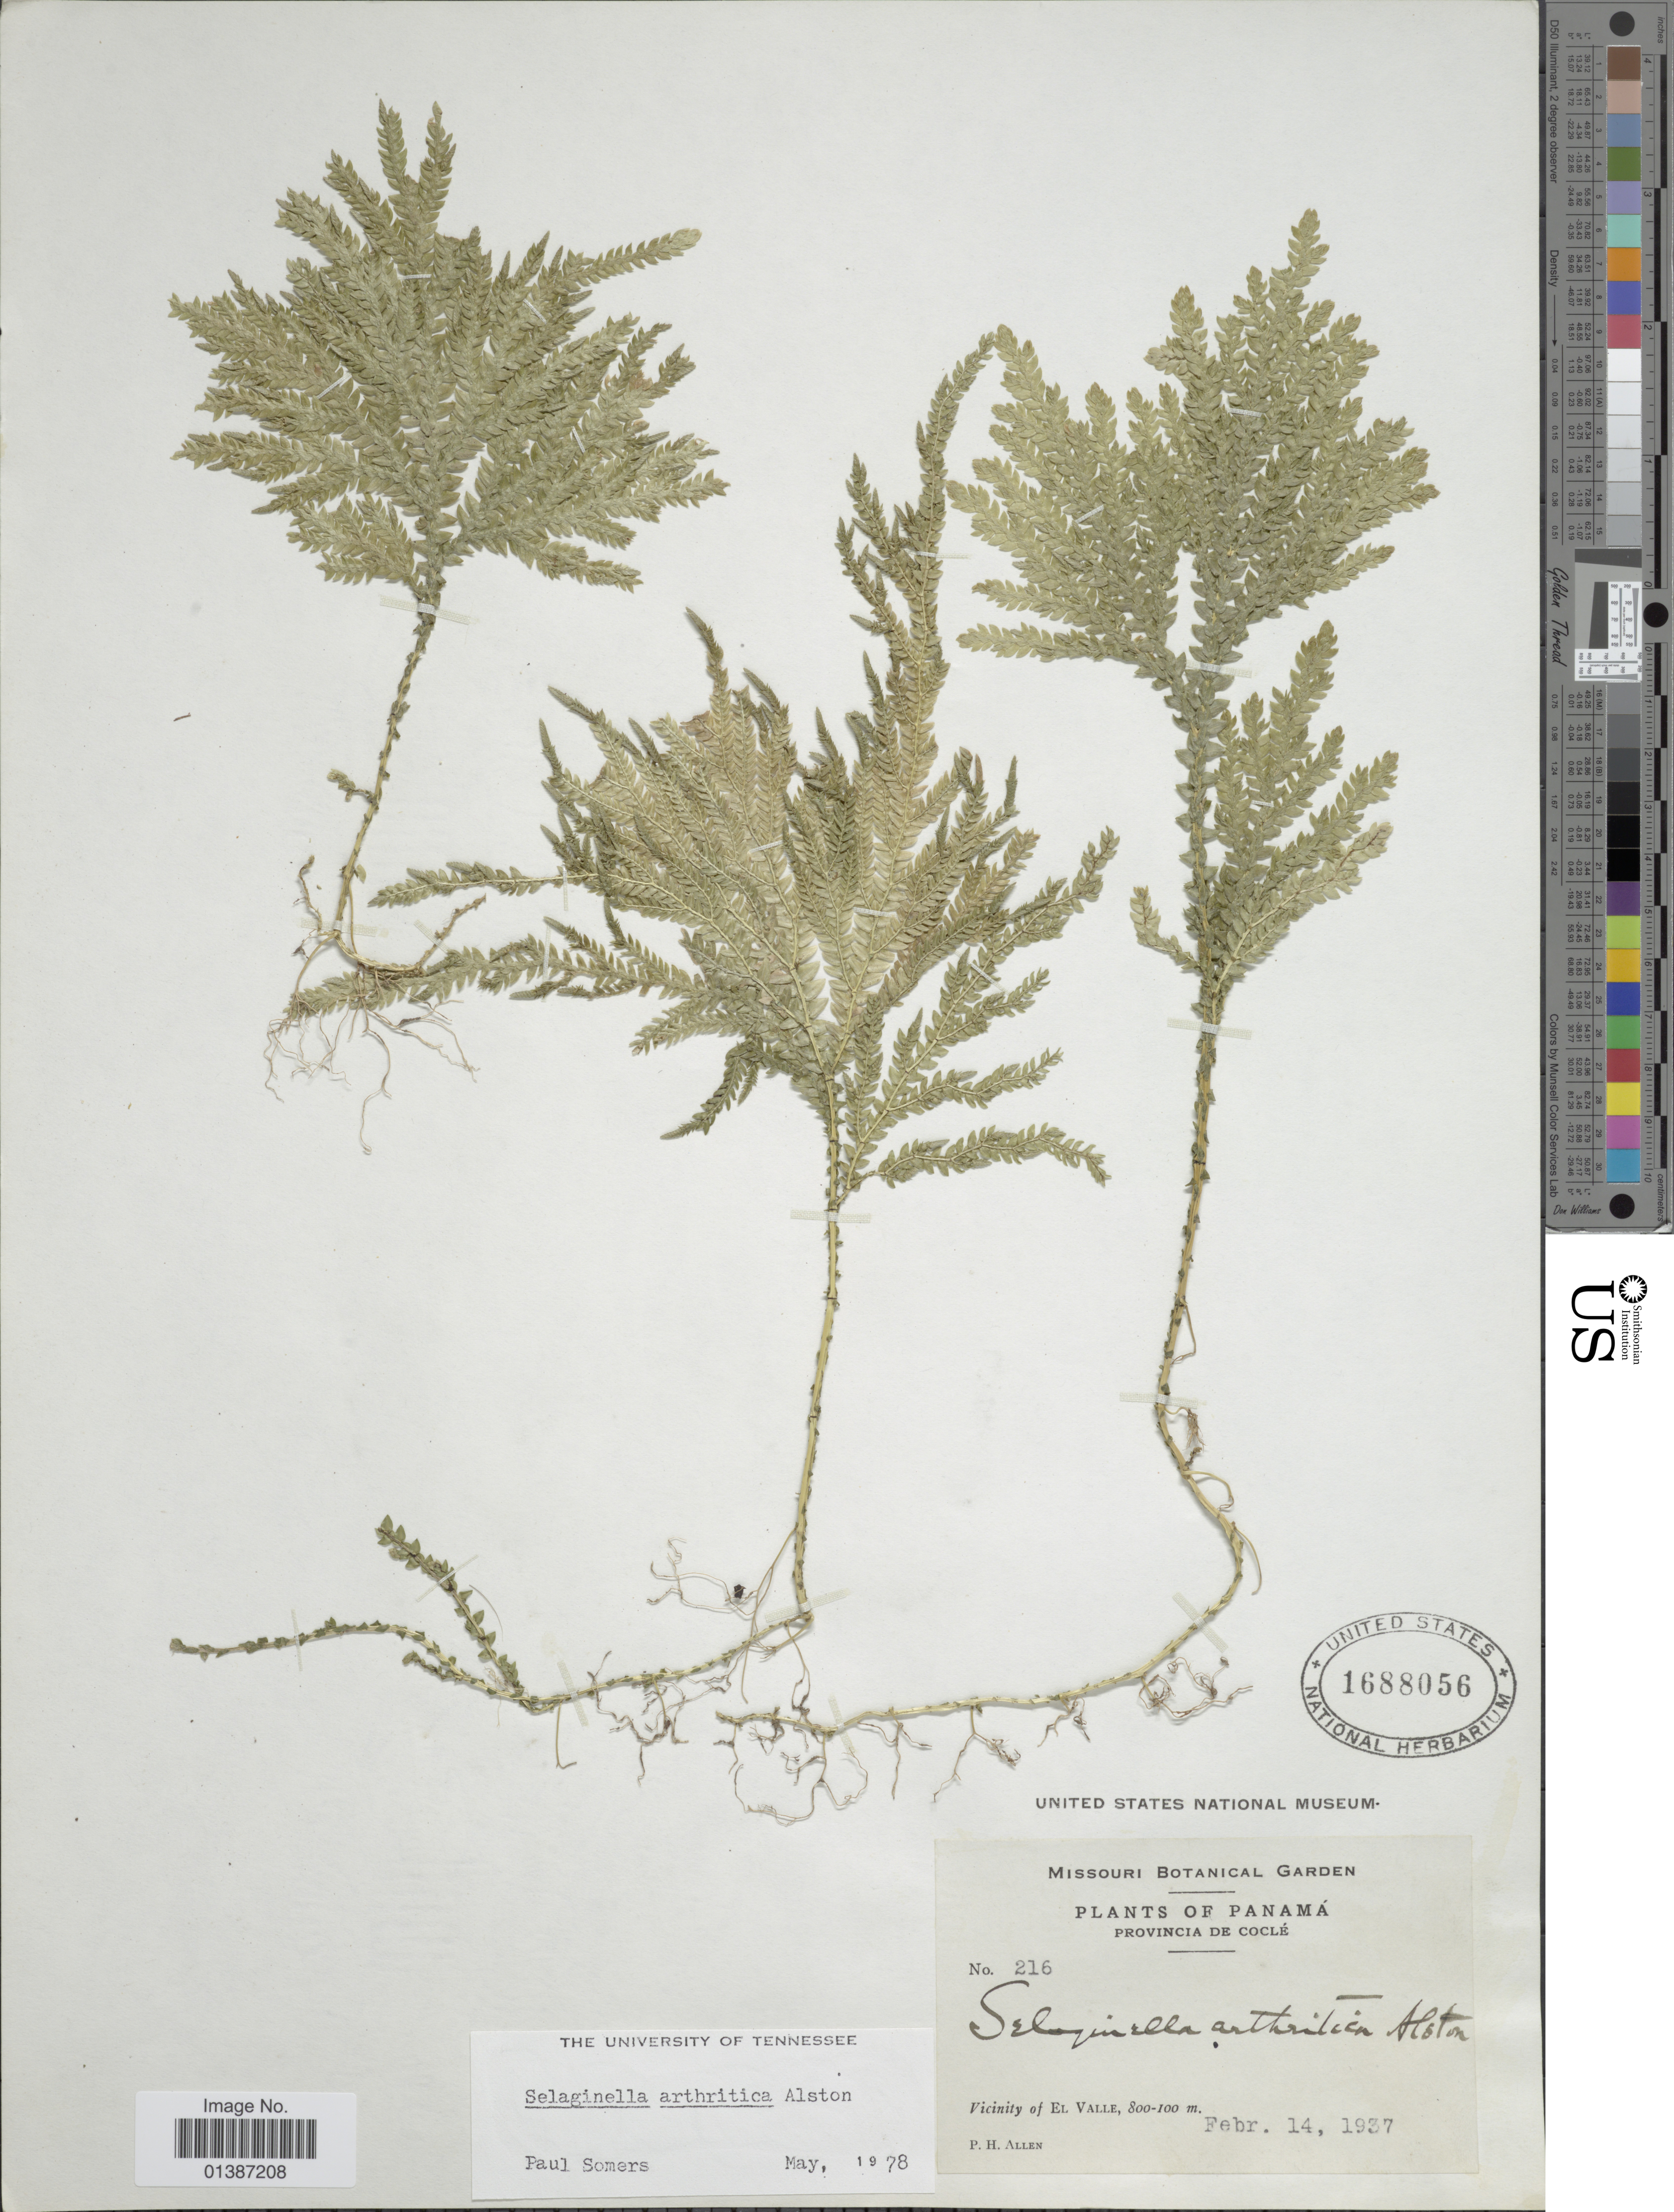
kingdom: Plantae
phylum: Tracheophyta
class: Lycopodiopsida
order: Selaginellales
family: Selaginellaceae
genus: Selaginella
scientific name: Selaginella arthritica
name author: Alston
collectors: P. H. Allen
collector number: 216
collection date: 1937-02-14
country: Panama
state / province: Coclé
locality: Provincia de Coclé. Vicinity of El Valle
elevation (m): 100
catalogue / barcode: US 1688056